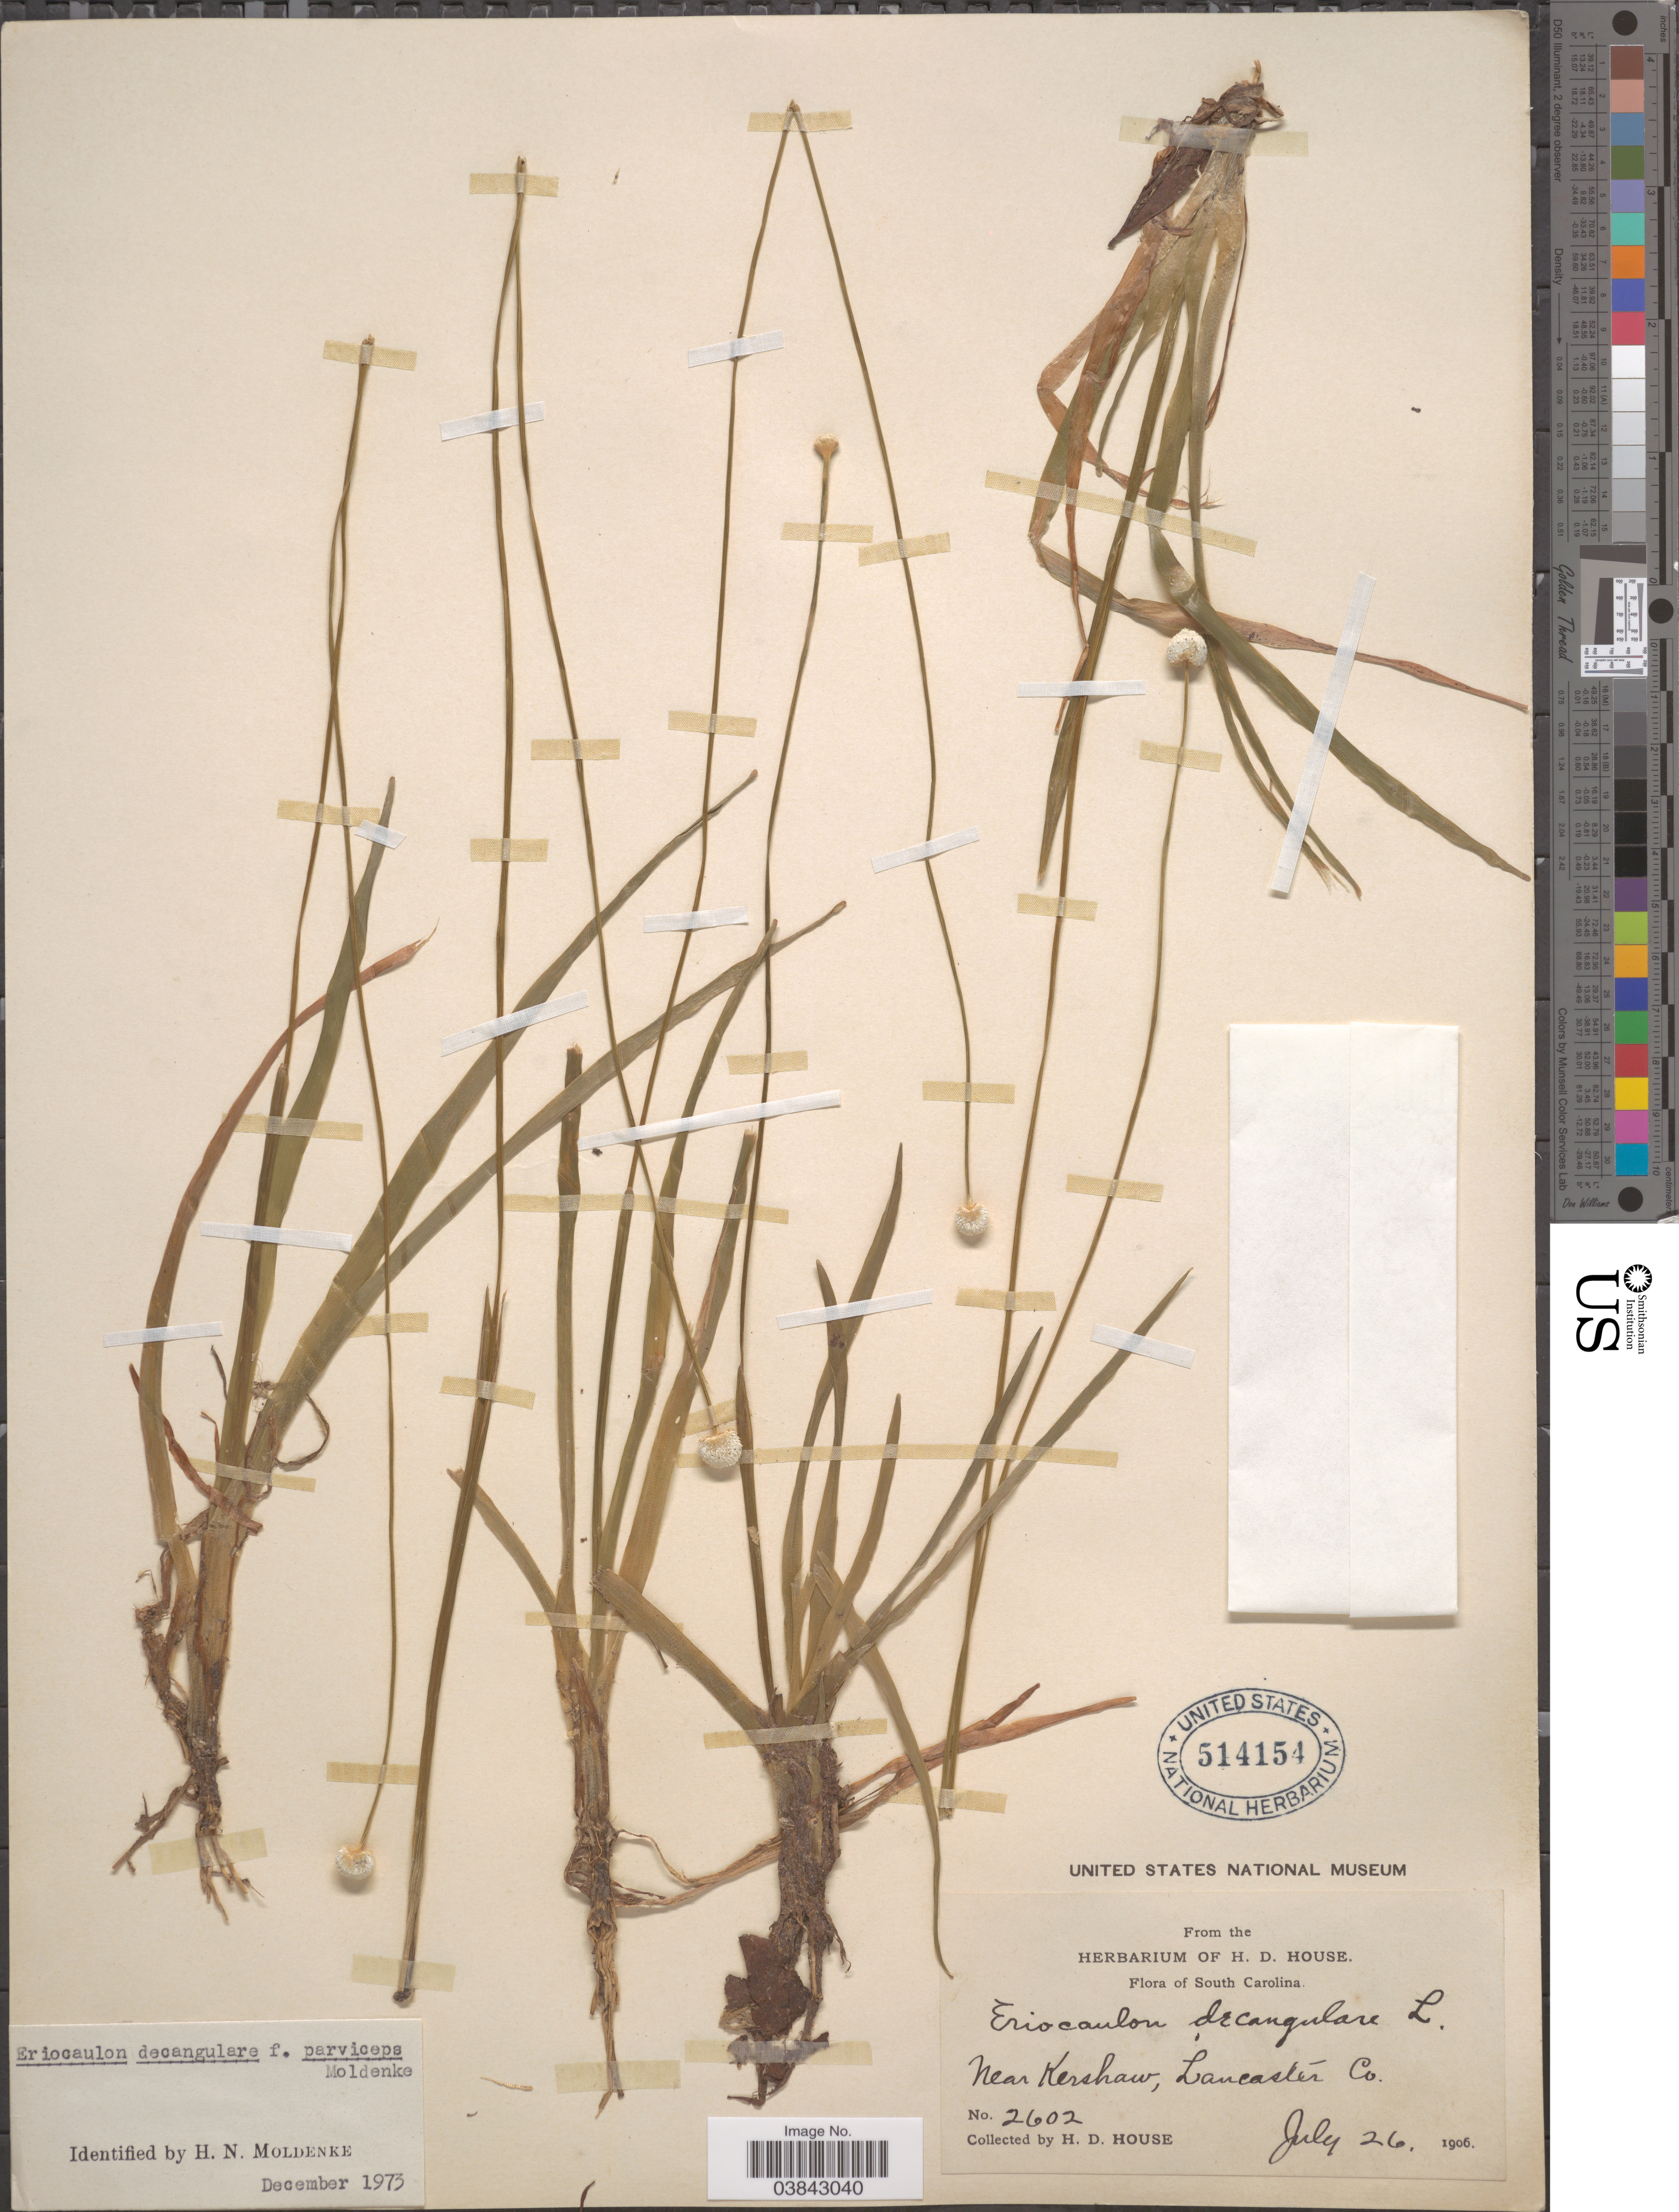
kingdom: Plantae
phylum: Tracheophyta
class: Liliopsida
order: Poales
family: Eriocaulaceae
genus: Eriocaulon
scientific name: Eriocaulon decangulare f. parviceps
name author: Moldenke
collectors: H. D. House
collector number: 2602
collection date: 1906-07-26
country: United States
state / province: South Carolina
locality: Near Kershaw, Lancaster Co.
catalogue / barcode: US 514154